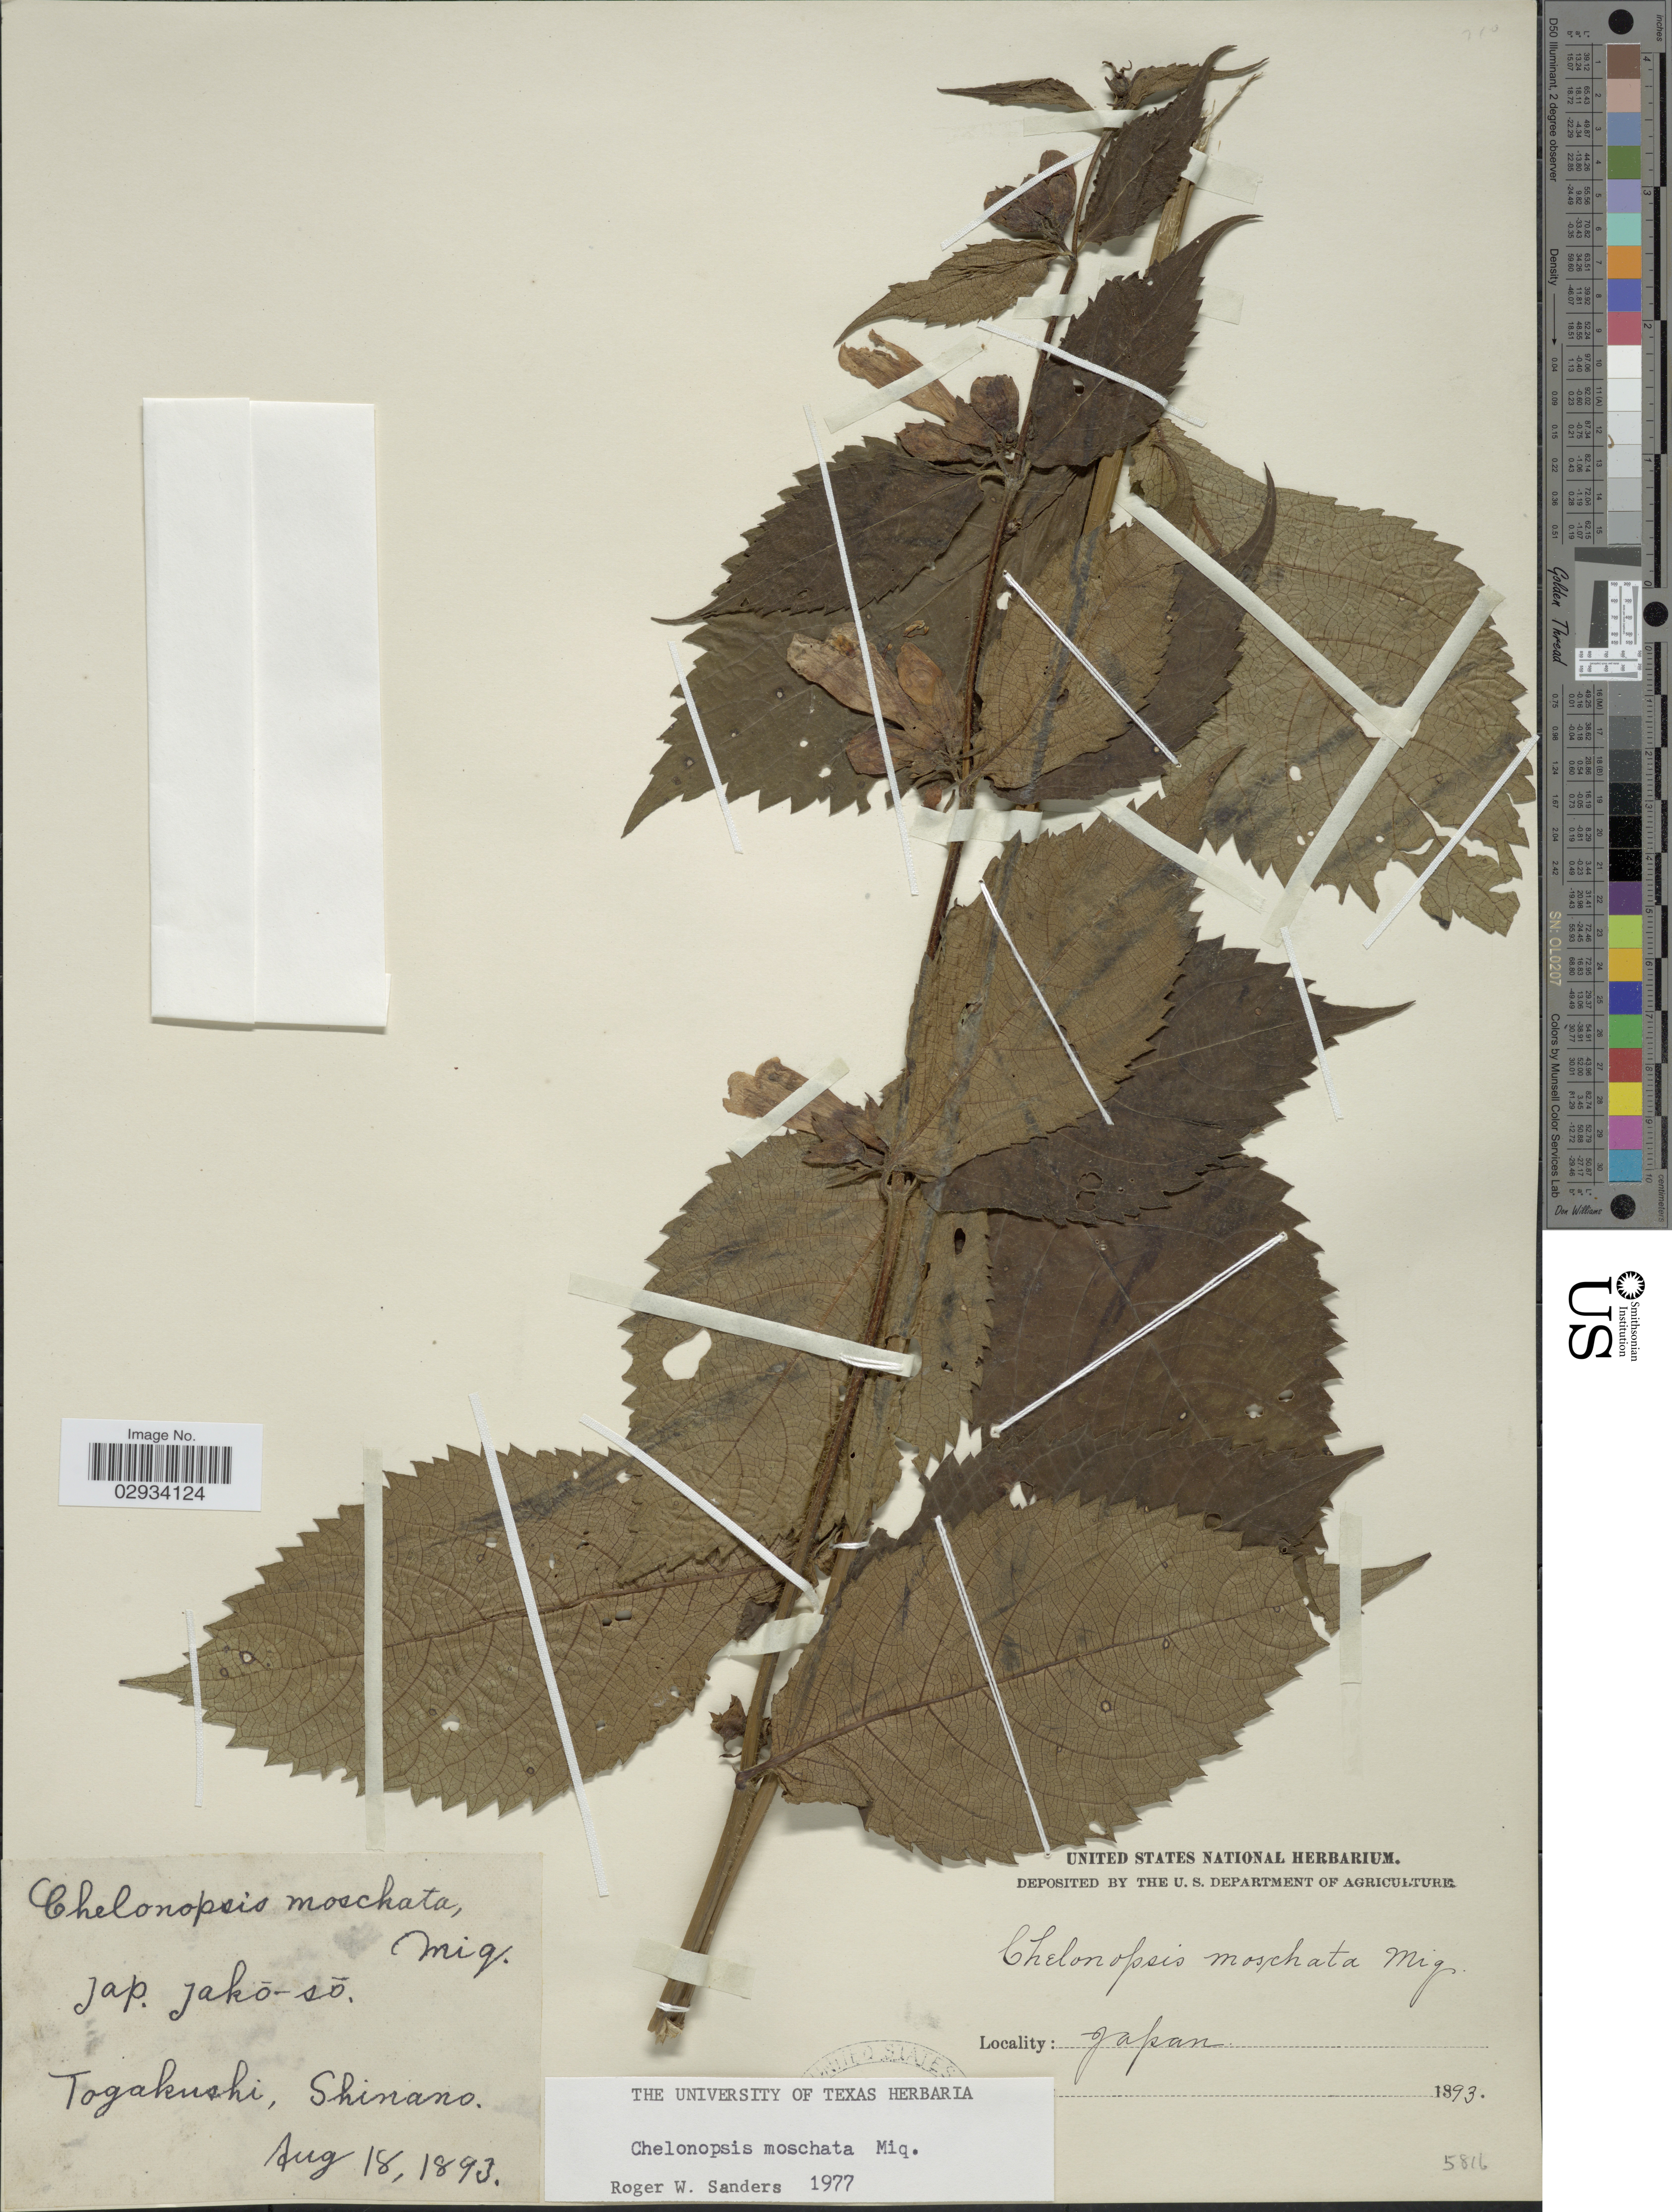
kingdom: Plantae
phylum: Tracheophyta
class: Magnoliopsida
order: Lamiales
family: Lamiaceae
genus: Chelonopsis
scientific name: Chelonopsis moschata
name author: Miq.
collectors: ex herb. United States National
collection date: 1893-08-18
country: Japan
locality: Togakushi, Shinano.